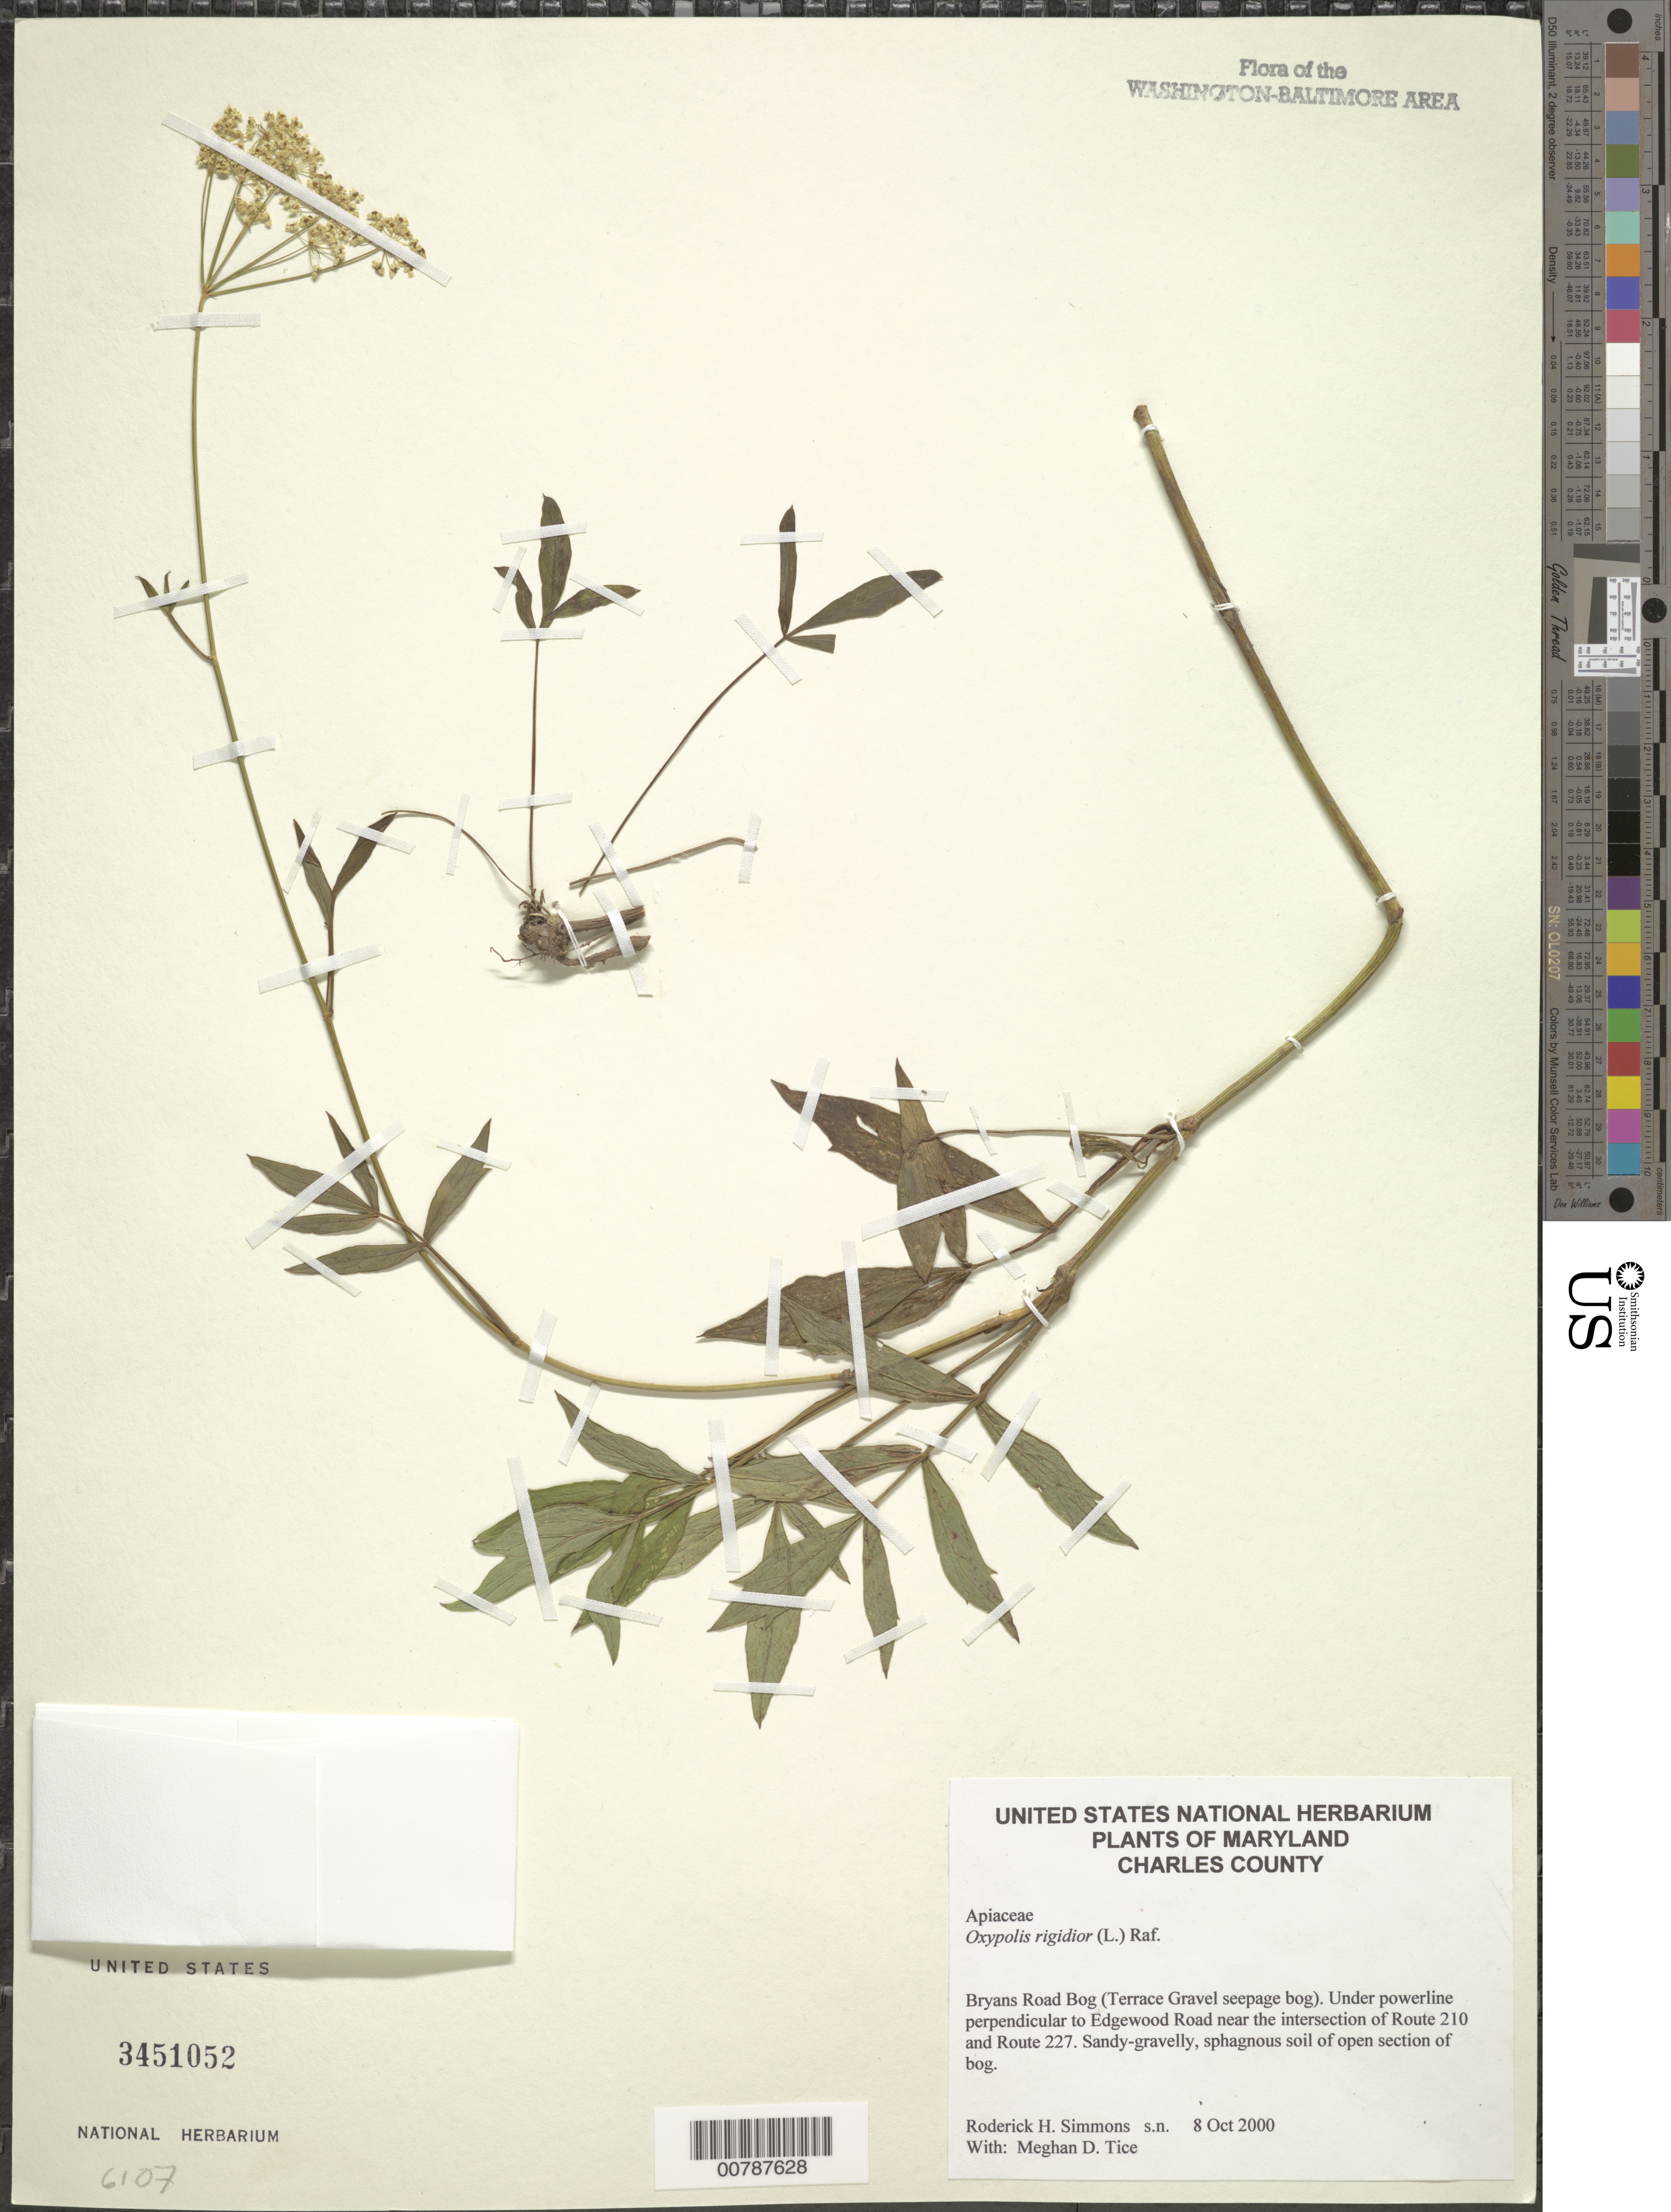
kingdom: Plantae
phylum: Tracheophyta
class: Magnoliopsida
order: Apiales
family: Apiaceae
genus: Oxypolis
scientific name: Oxypolis rigidior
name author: (L.) Raf.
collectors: R. H. Simmons & M. Tice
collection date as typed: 8 Oct 2000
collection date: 2000-10-08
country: United States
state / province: Maryland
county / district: Charles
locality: Bryans Road Bog (Terrace Gravel seepage bog). Under powerline perpendicular to Edgewood Road near the intersection of Route 210 and Route 227.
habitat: Sandy gravelly, sphagnous soil of open section of bog.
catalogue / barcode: US 3451052